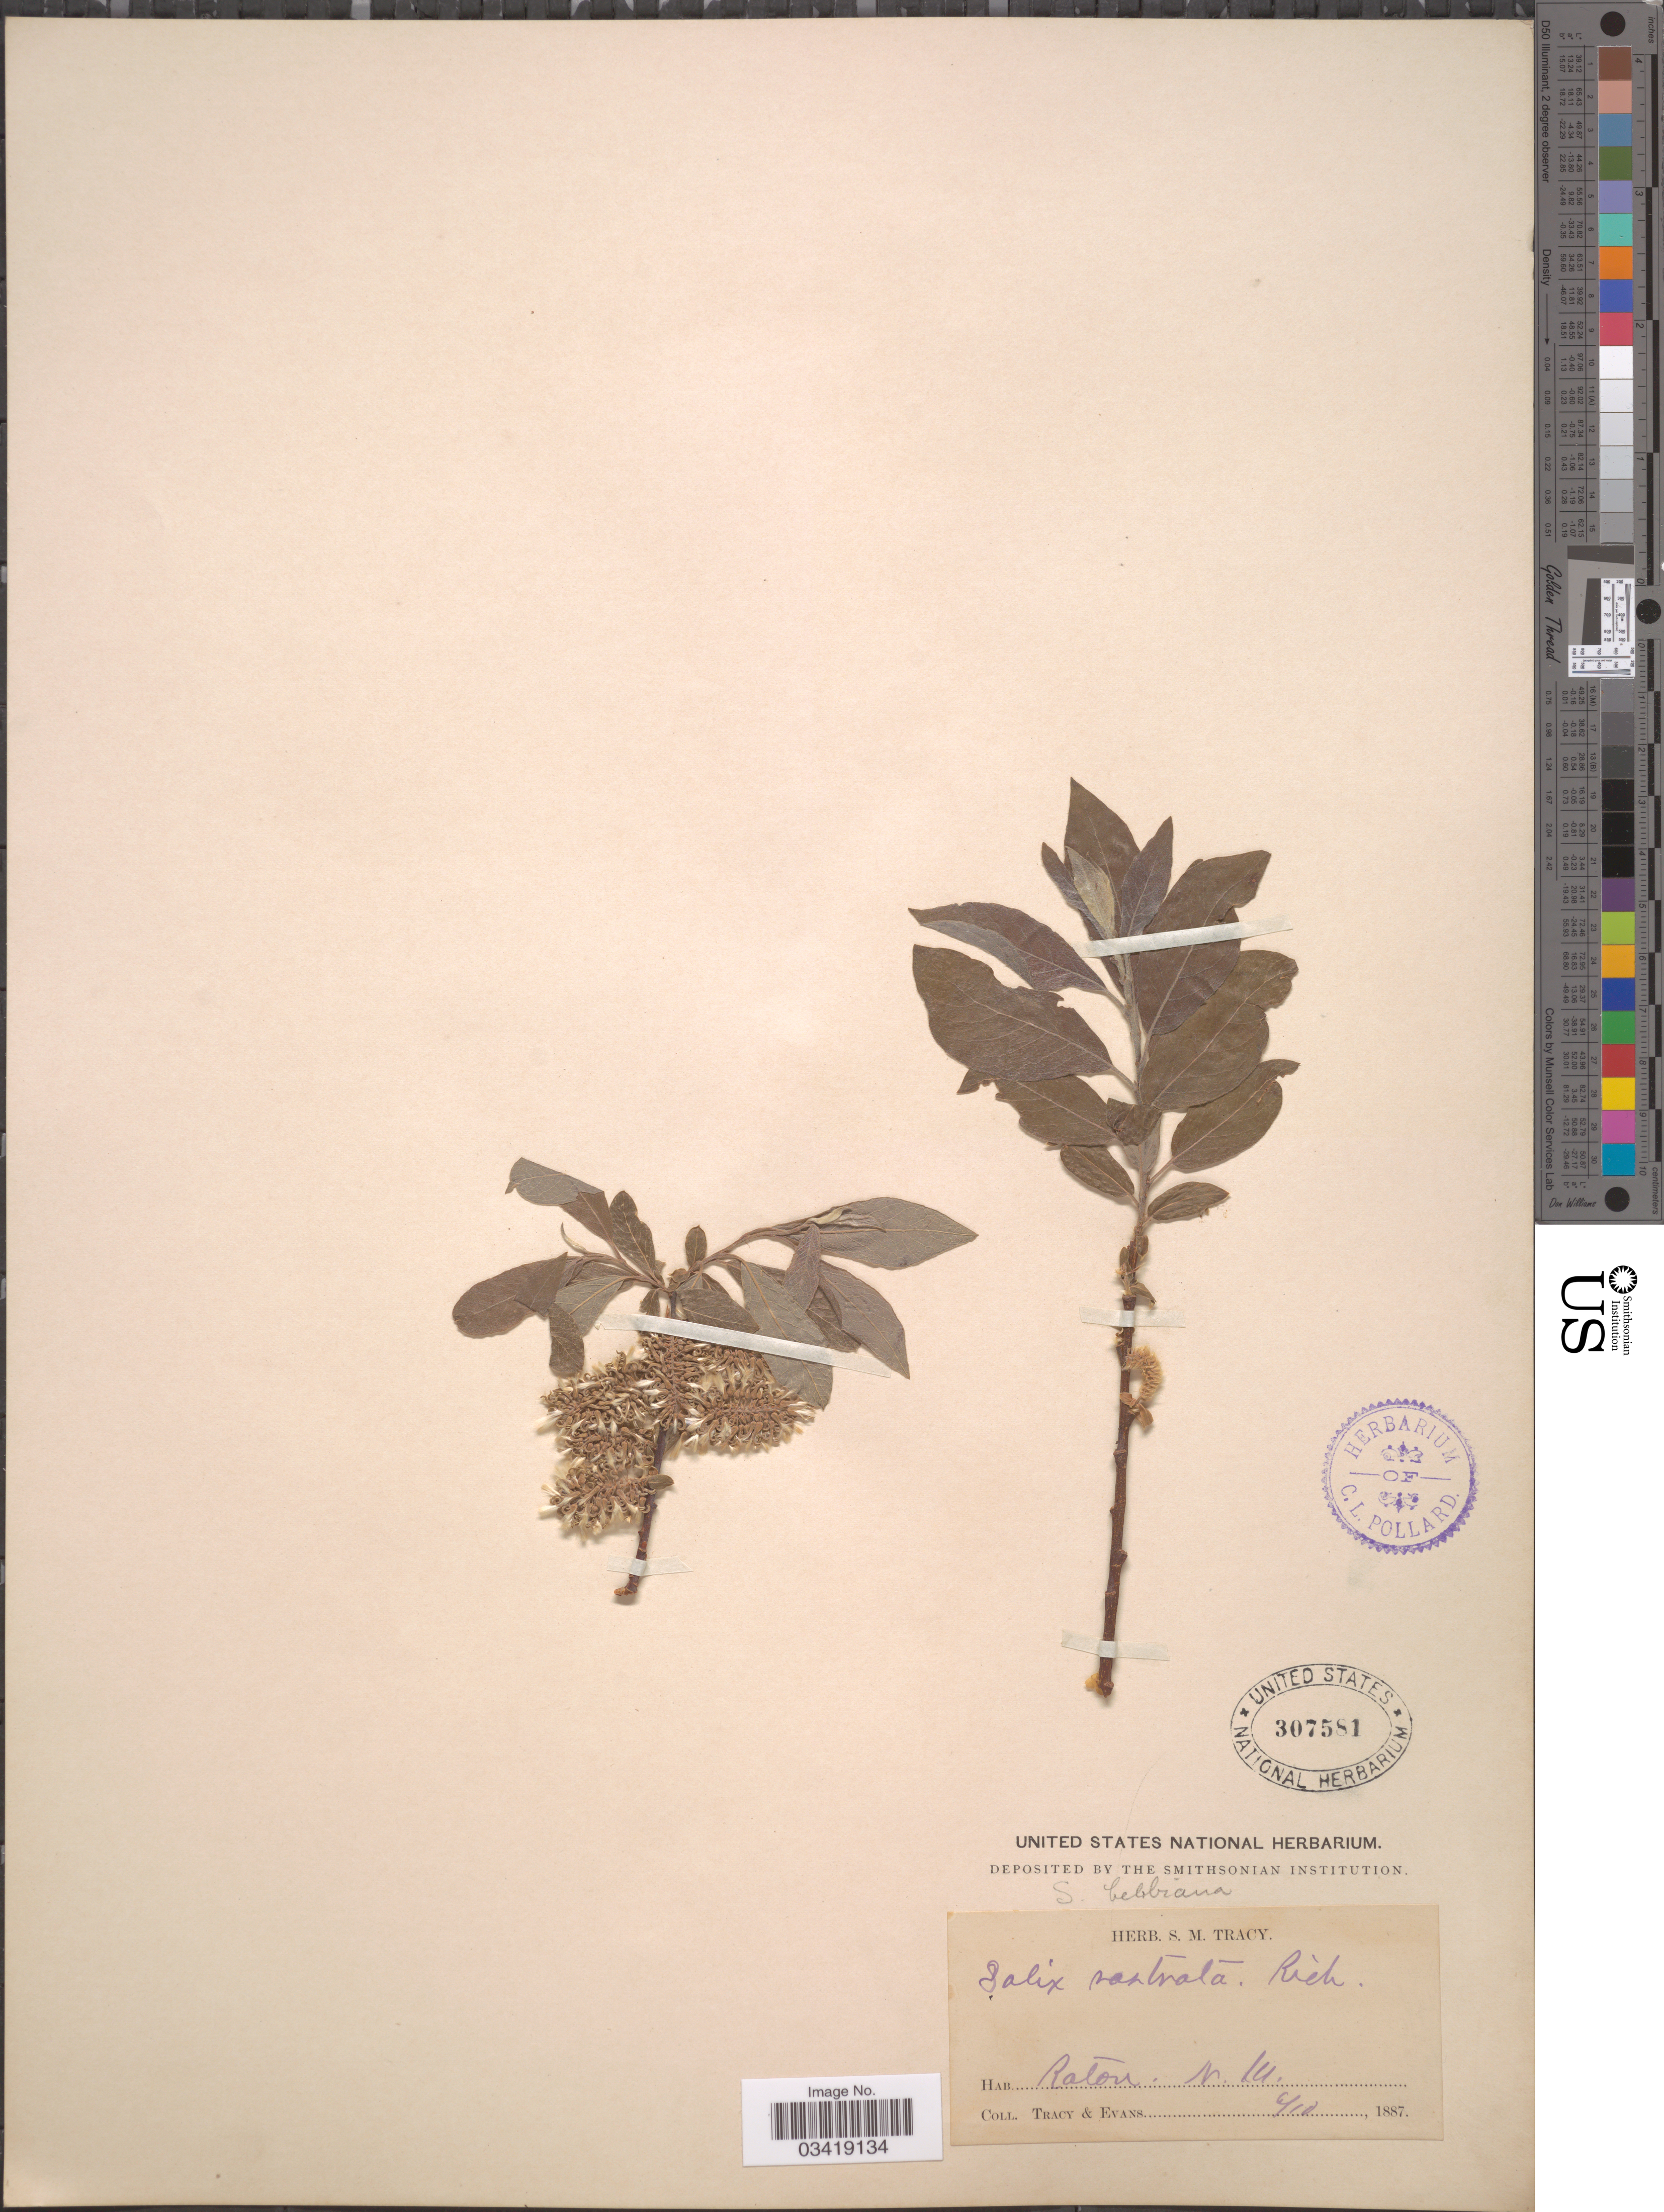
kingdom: Plantae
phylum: Tracheophyta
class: Magnoliopsida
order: Malpighiales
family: Salicaceae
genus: Salix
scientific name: Salix bebbiana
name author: Sarg.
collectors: S. M. Tracy & Evans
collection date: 1887-06-10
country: United States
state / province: New Mexico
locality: Raton.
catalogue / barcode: US 307581